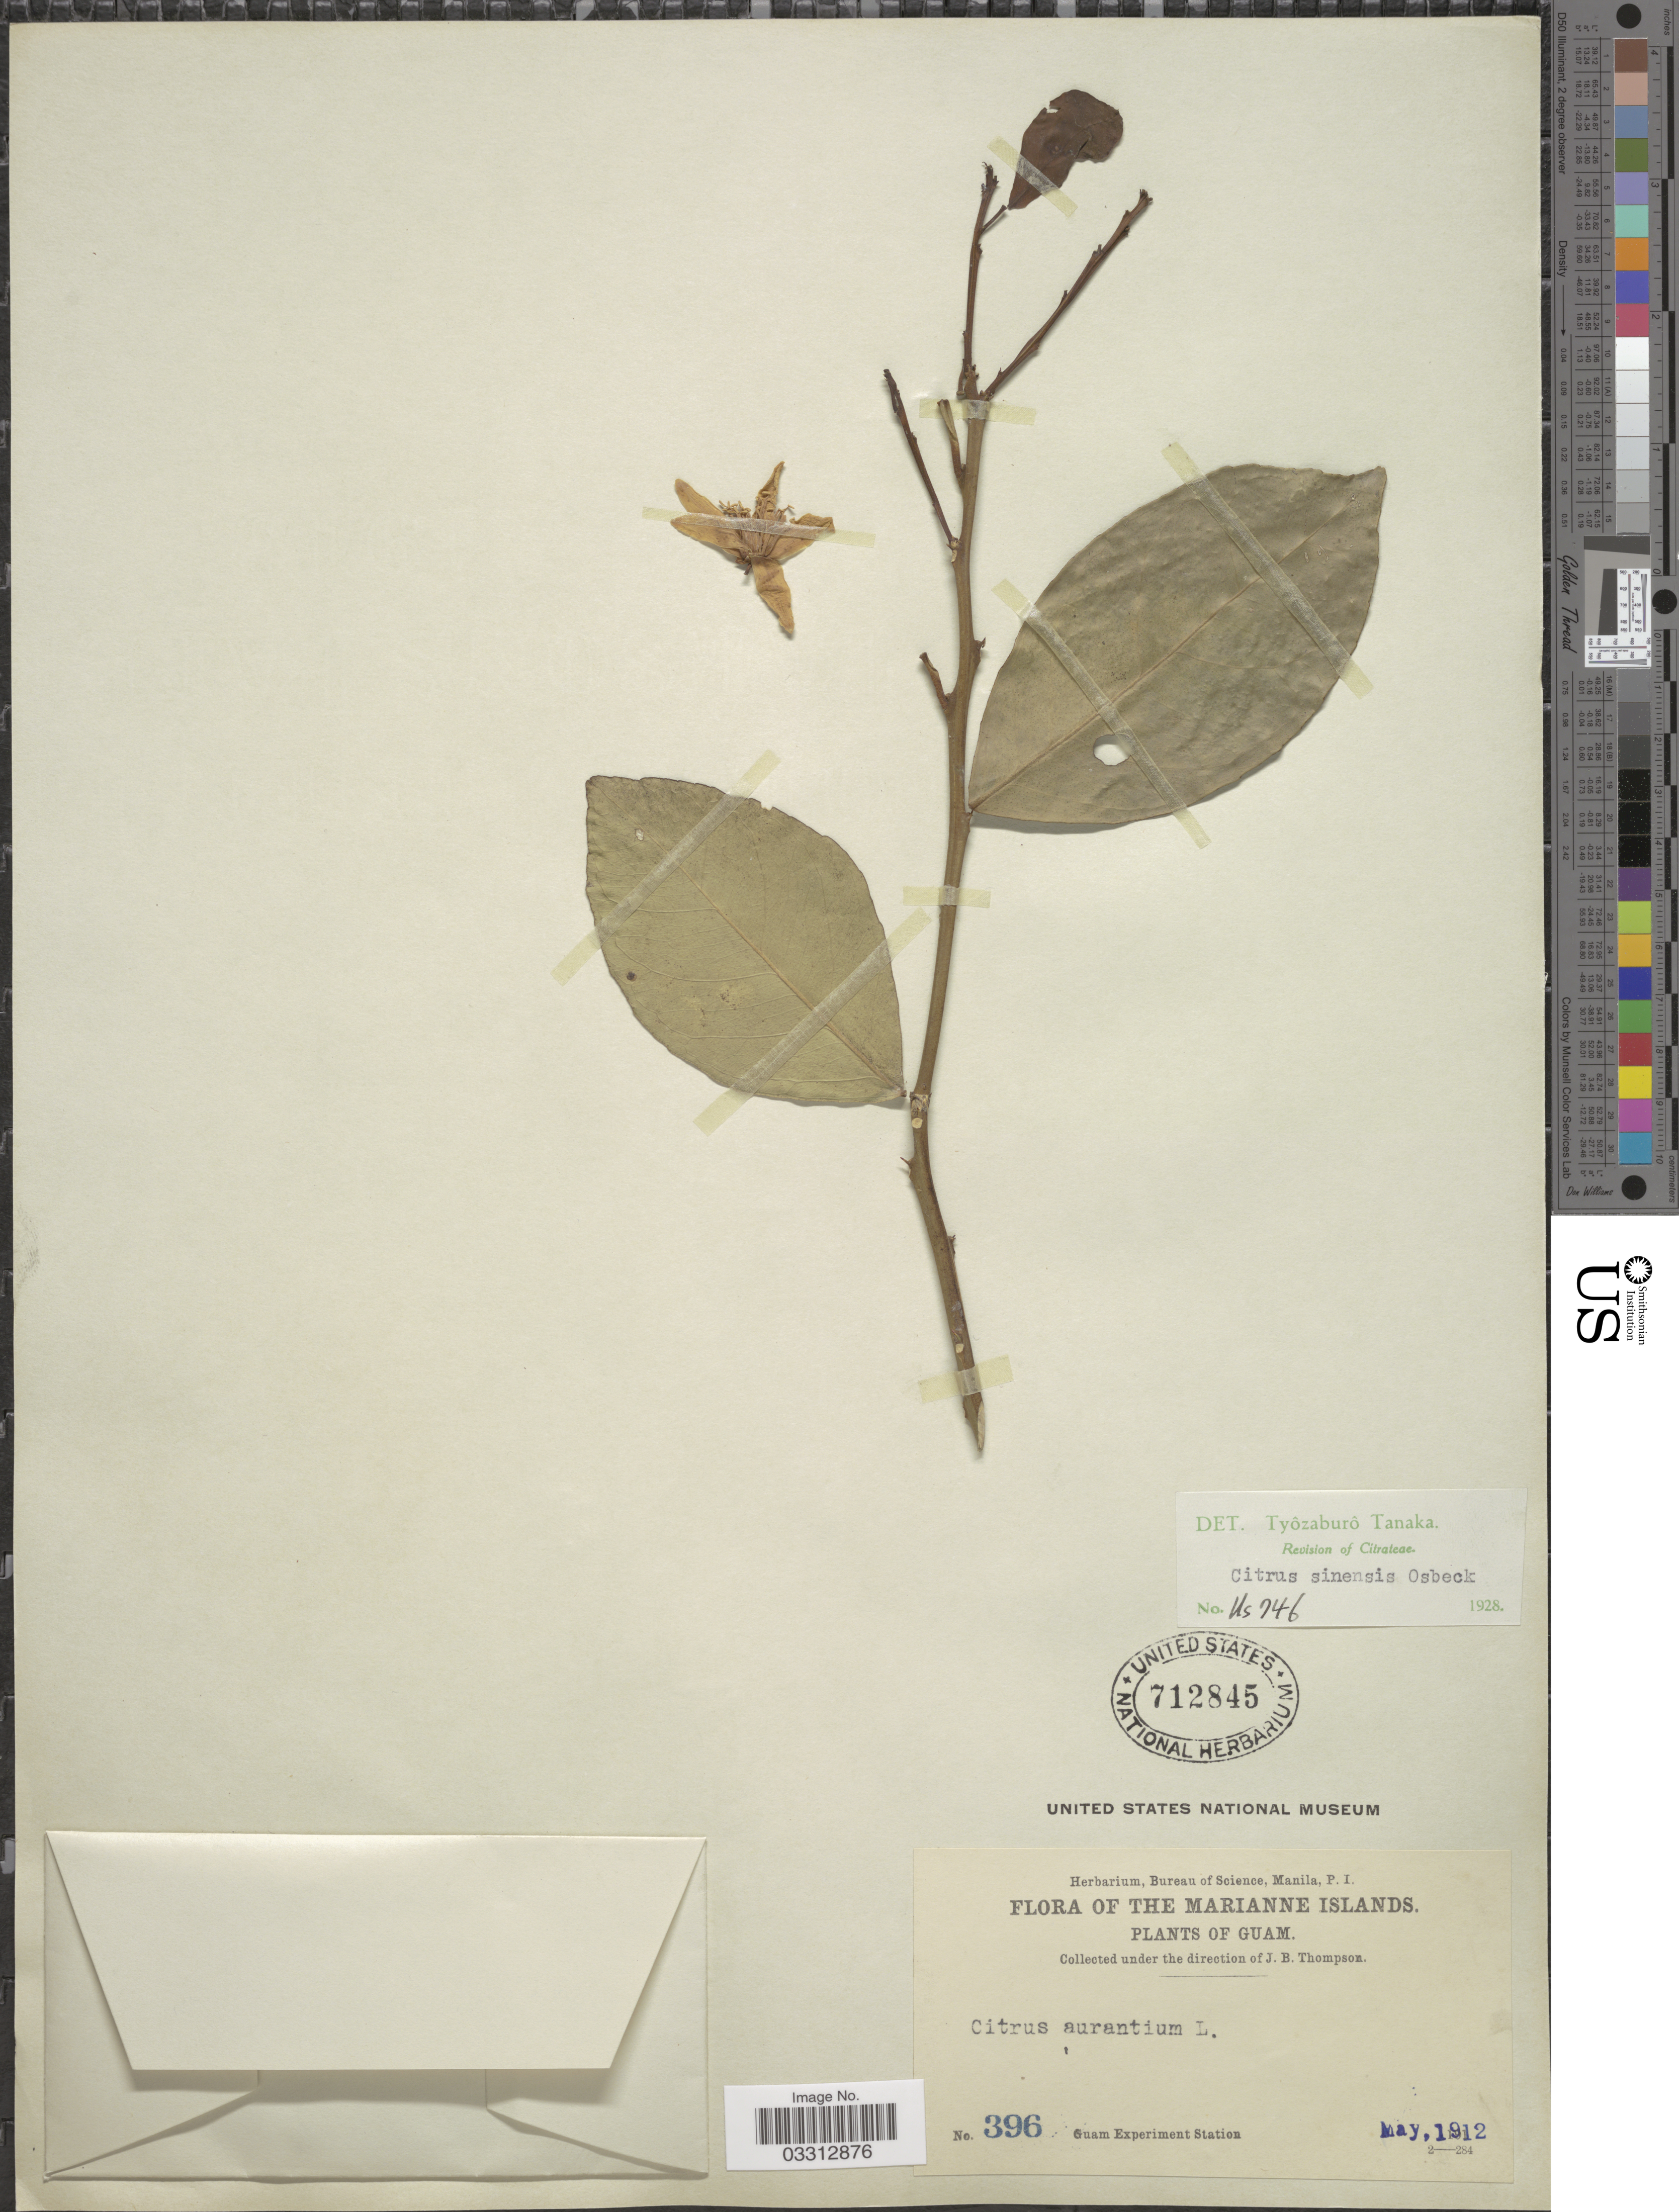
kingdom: Plantae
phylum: Tracheophyta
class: Magnoliopsida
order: Sapindales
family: Rutaceae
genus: Citrus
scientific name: Citrus x sinensis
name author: (L.) Osbeck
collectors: Guam Exp. Sta.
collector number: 396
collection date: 1912-05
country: Guam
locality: The Marianne Islands.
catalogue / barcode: US 712845